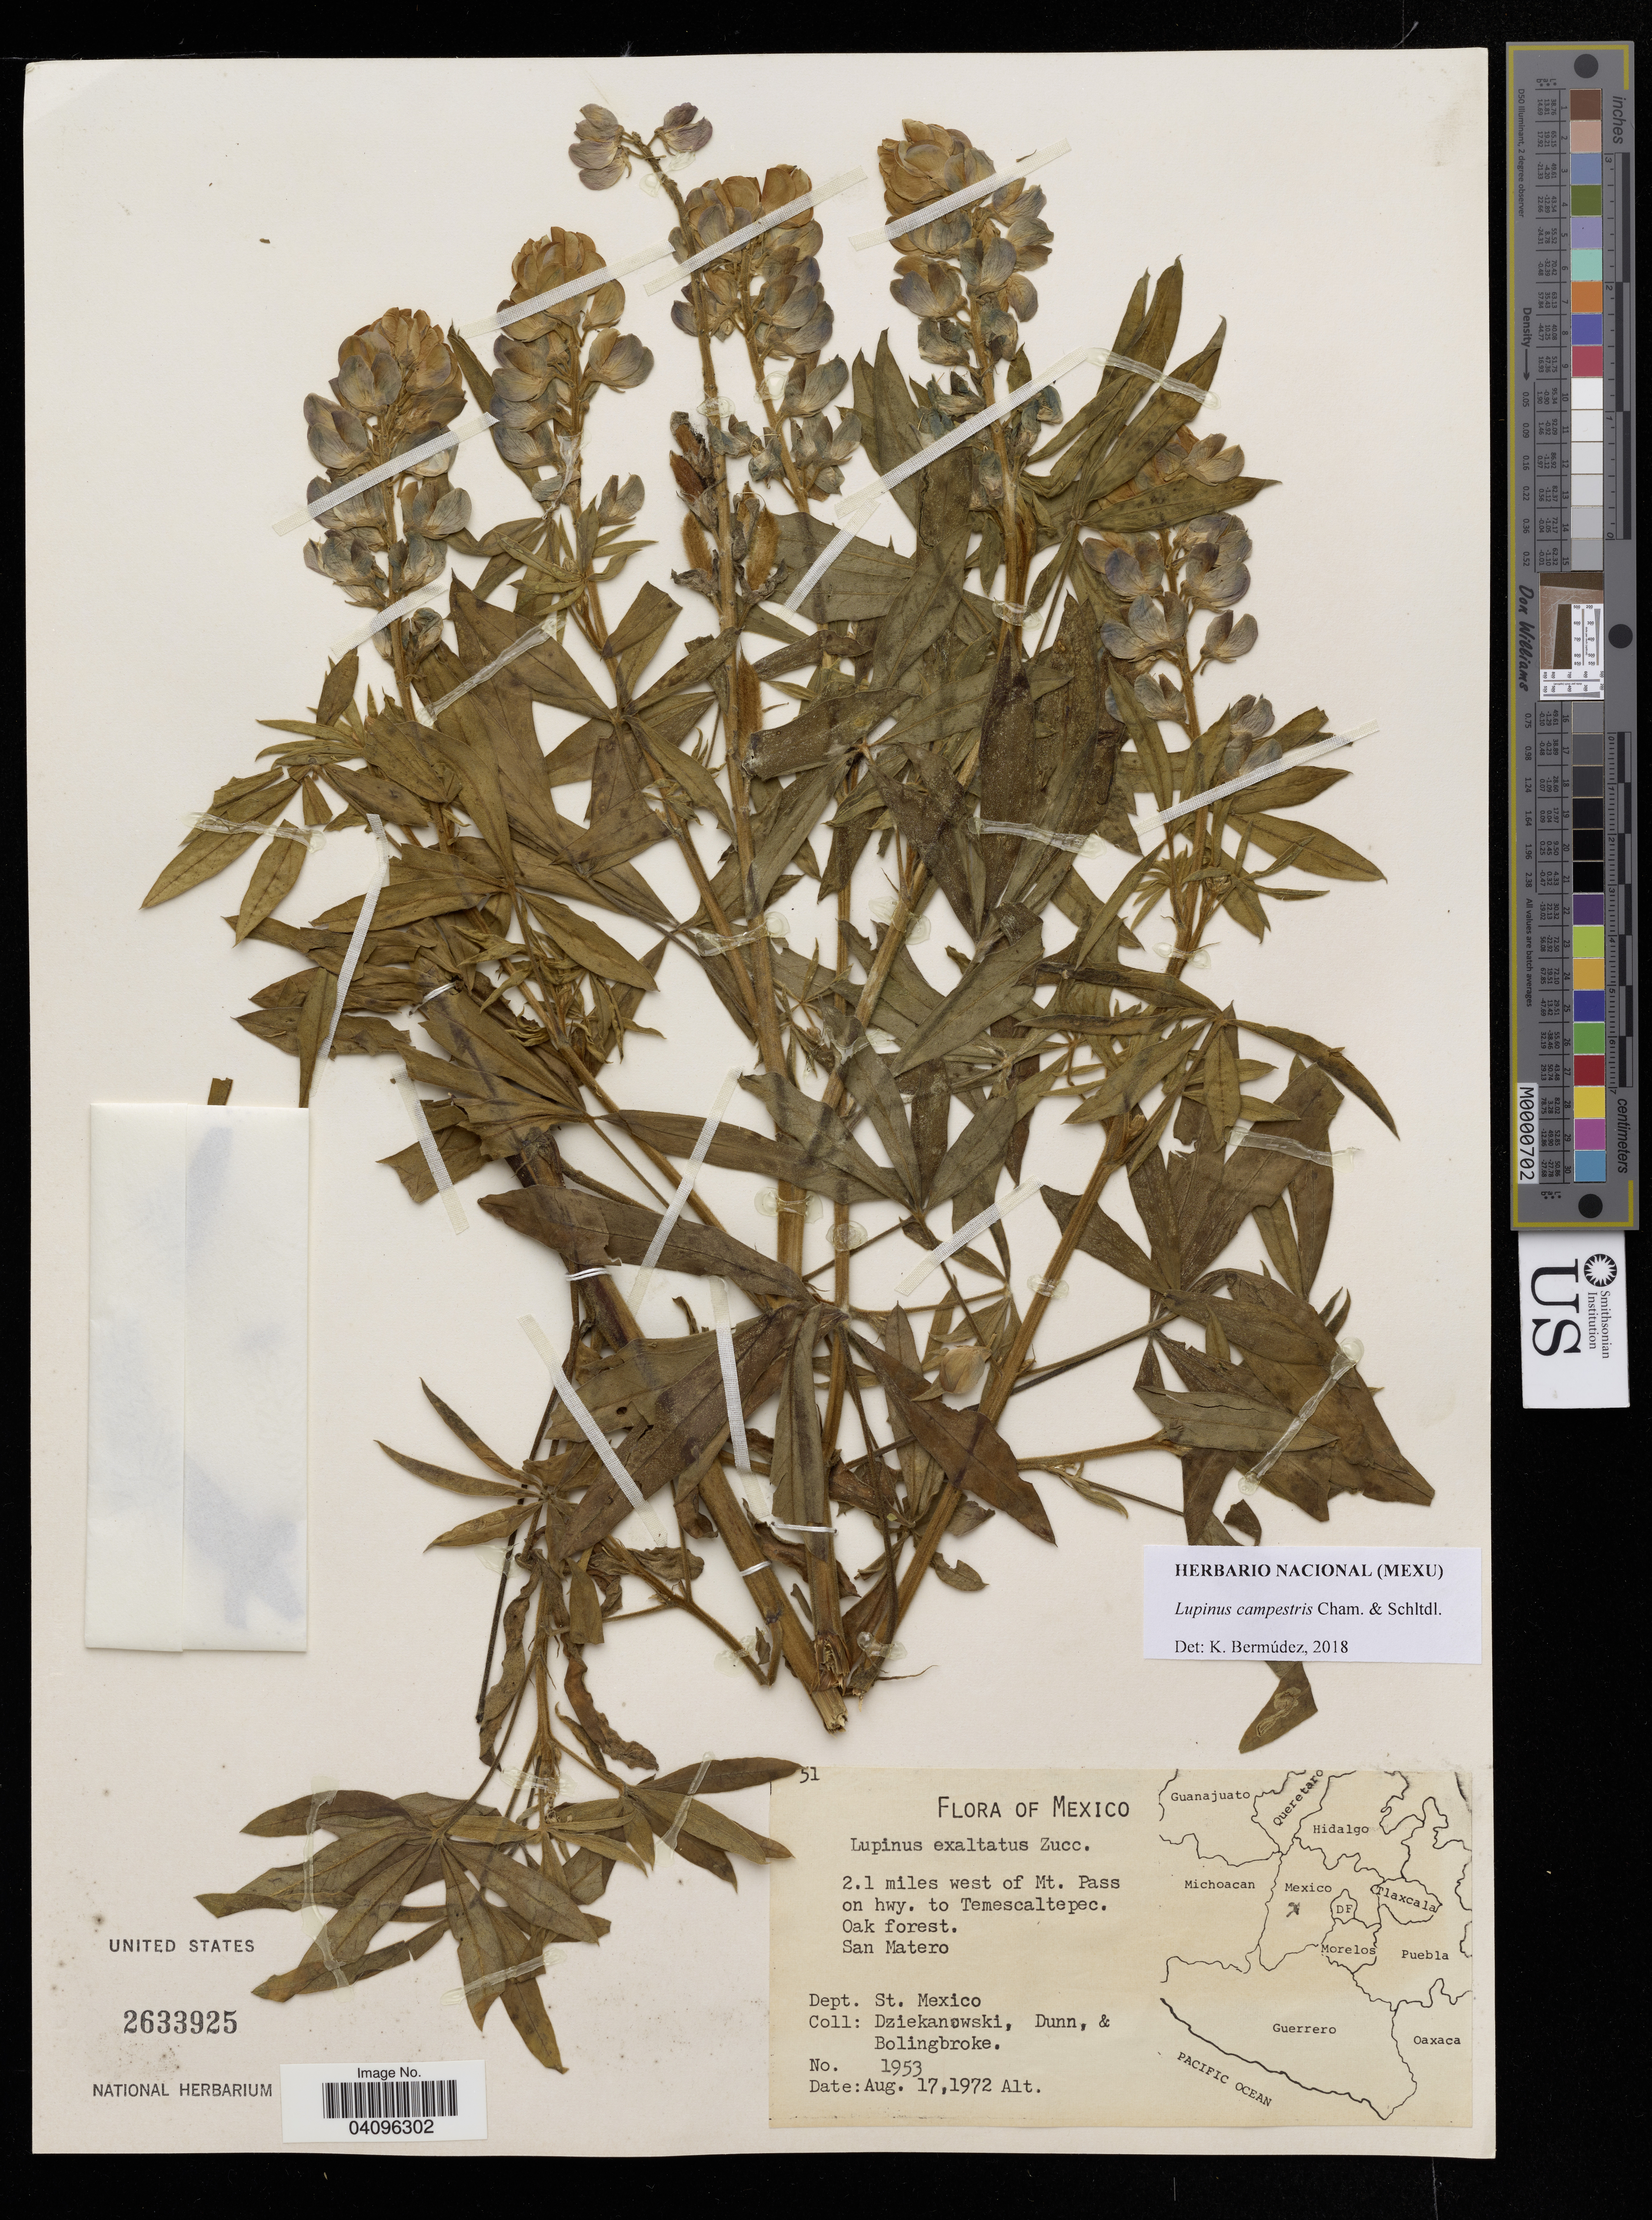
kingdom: Plantae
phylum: Tracheophyta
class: Magnoliopsida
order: Fabales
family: Fabaceae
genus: Lupinus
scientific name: Lupinus campestris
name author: Cham. & Schltdl.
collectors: Dziekanowski, -- Dunn & -. Bolingbroke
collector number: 1953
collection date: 1972-08-17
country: Mexico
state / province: México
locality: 2.1 miles west of Mt. Pass on hwy. to Temescaltepec. Oak forest. San Matero.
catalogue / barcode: US 2633925